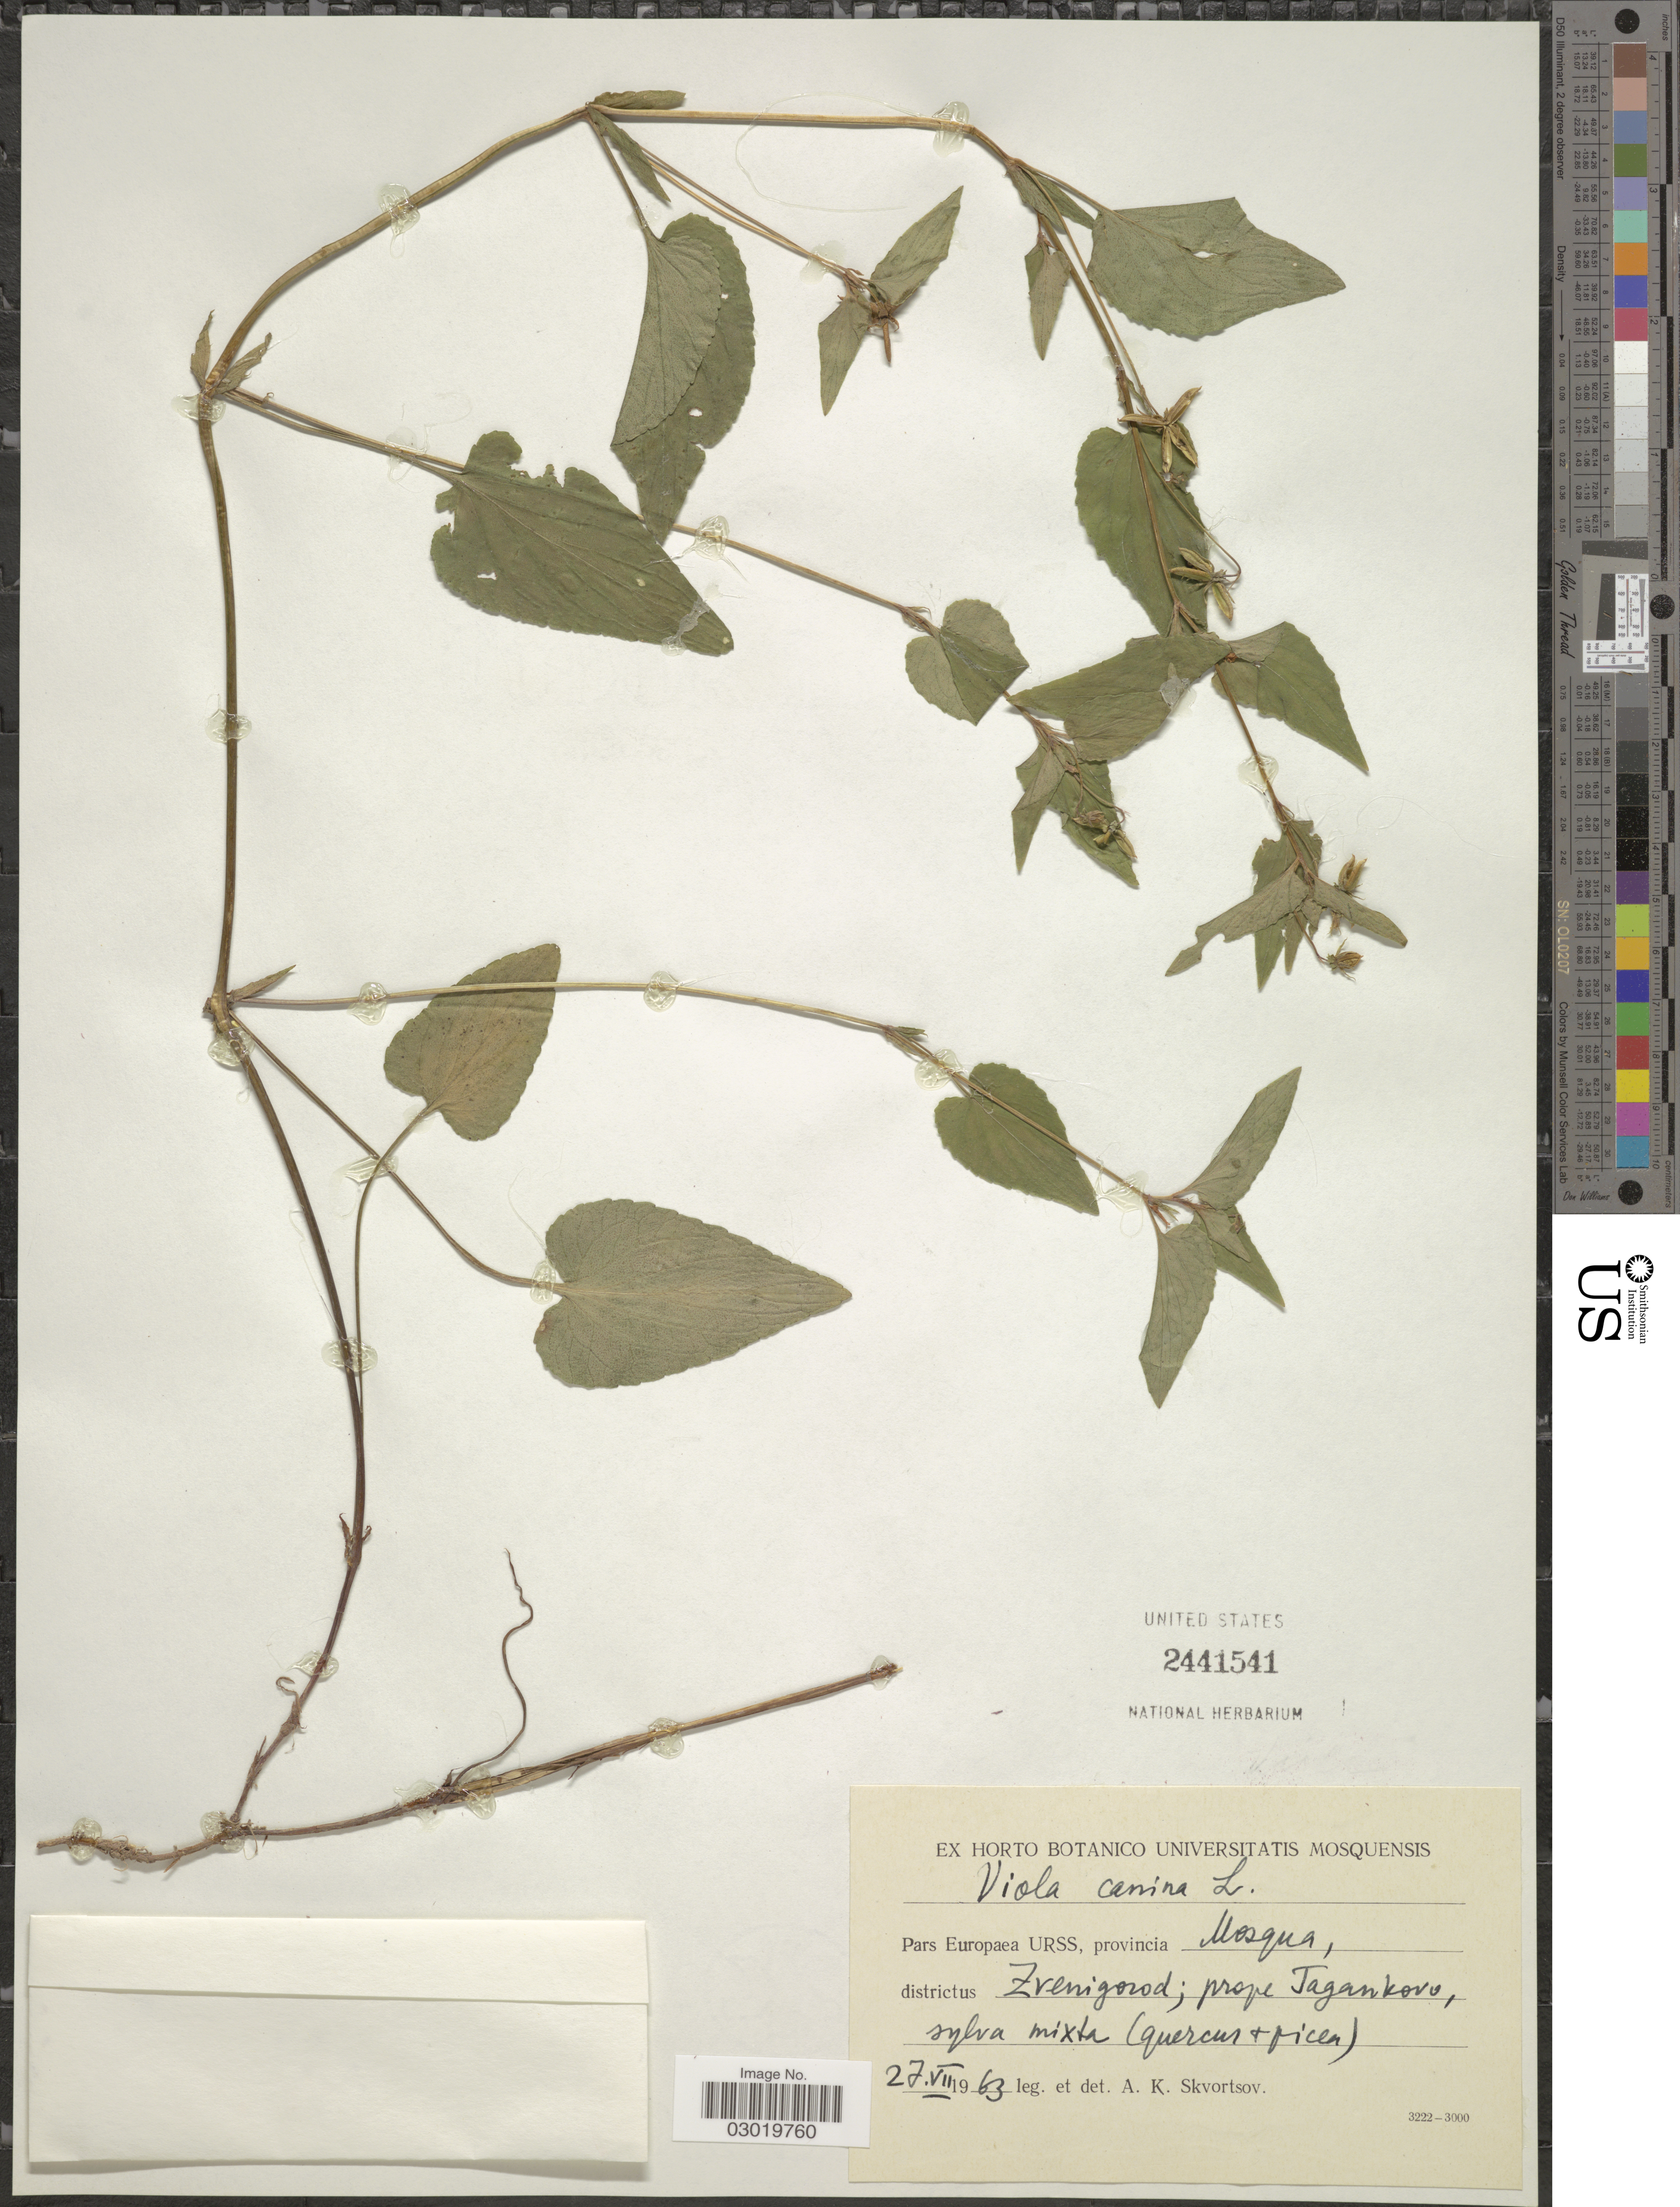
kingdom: Plantae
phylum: Tracheophyta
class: Magnoliopsida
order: Malpighiales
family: Violaceae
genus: Viola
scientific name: Viola canina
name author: L.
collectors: A. K. Skvortsov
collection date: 1963-07-27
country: Russian Federation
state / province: Moscow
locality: Pars Europaea URSS, provincia Mosqua, districtus Zenigorod; prope Tagankovo, sylva mixta.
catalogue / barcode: US 2441541